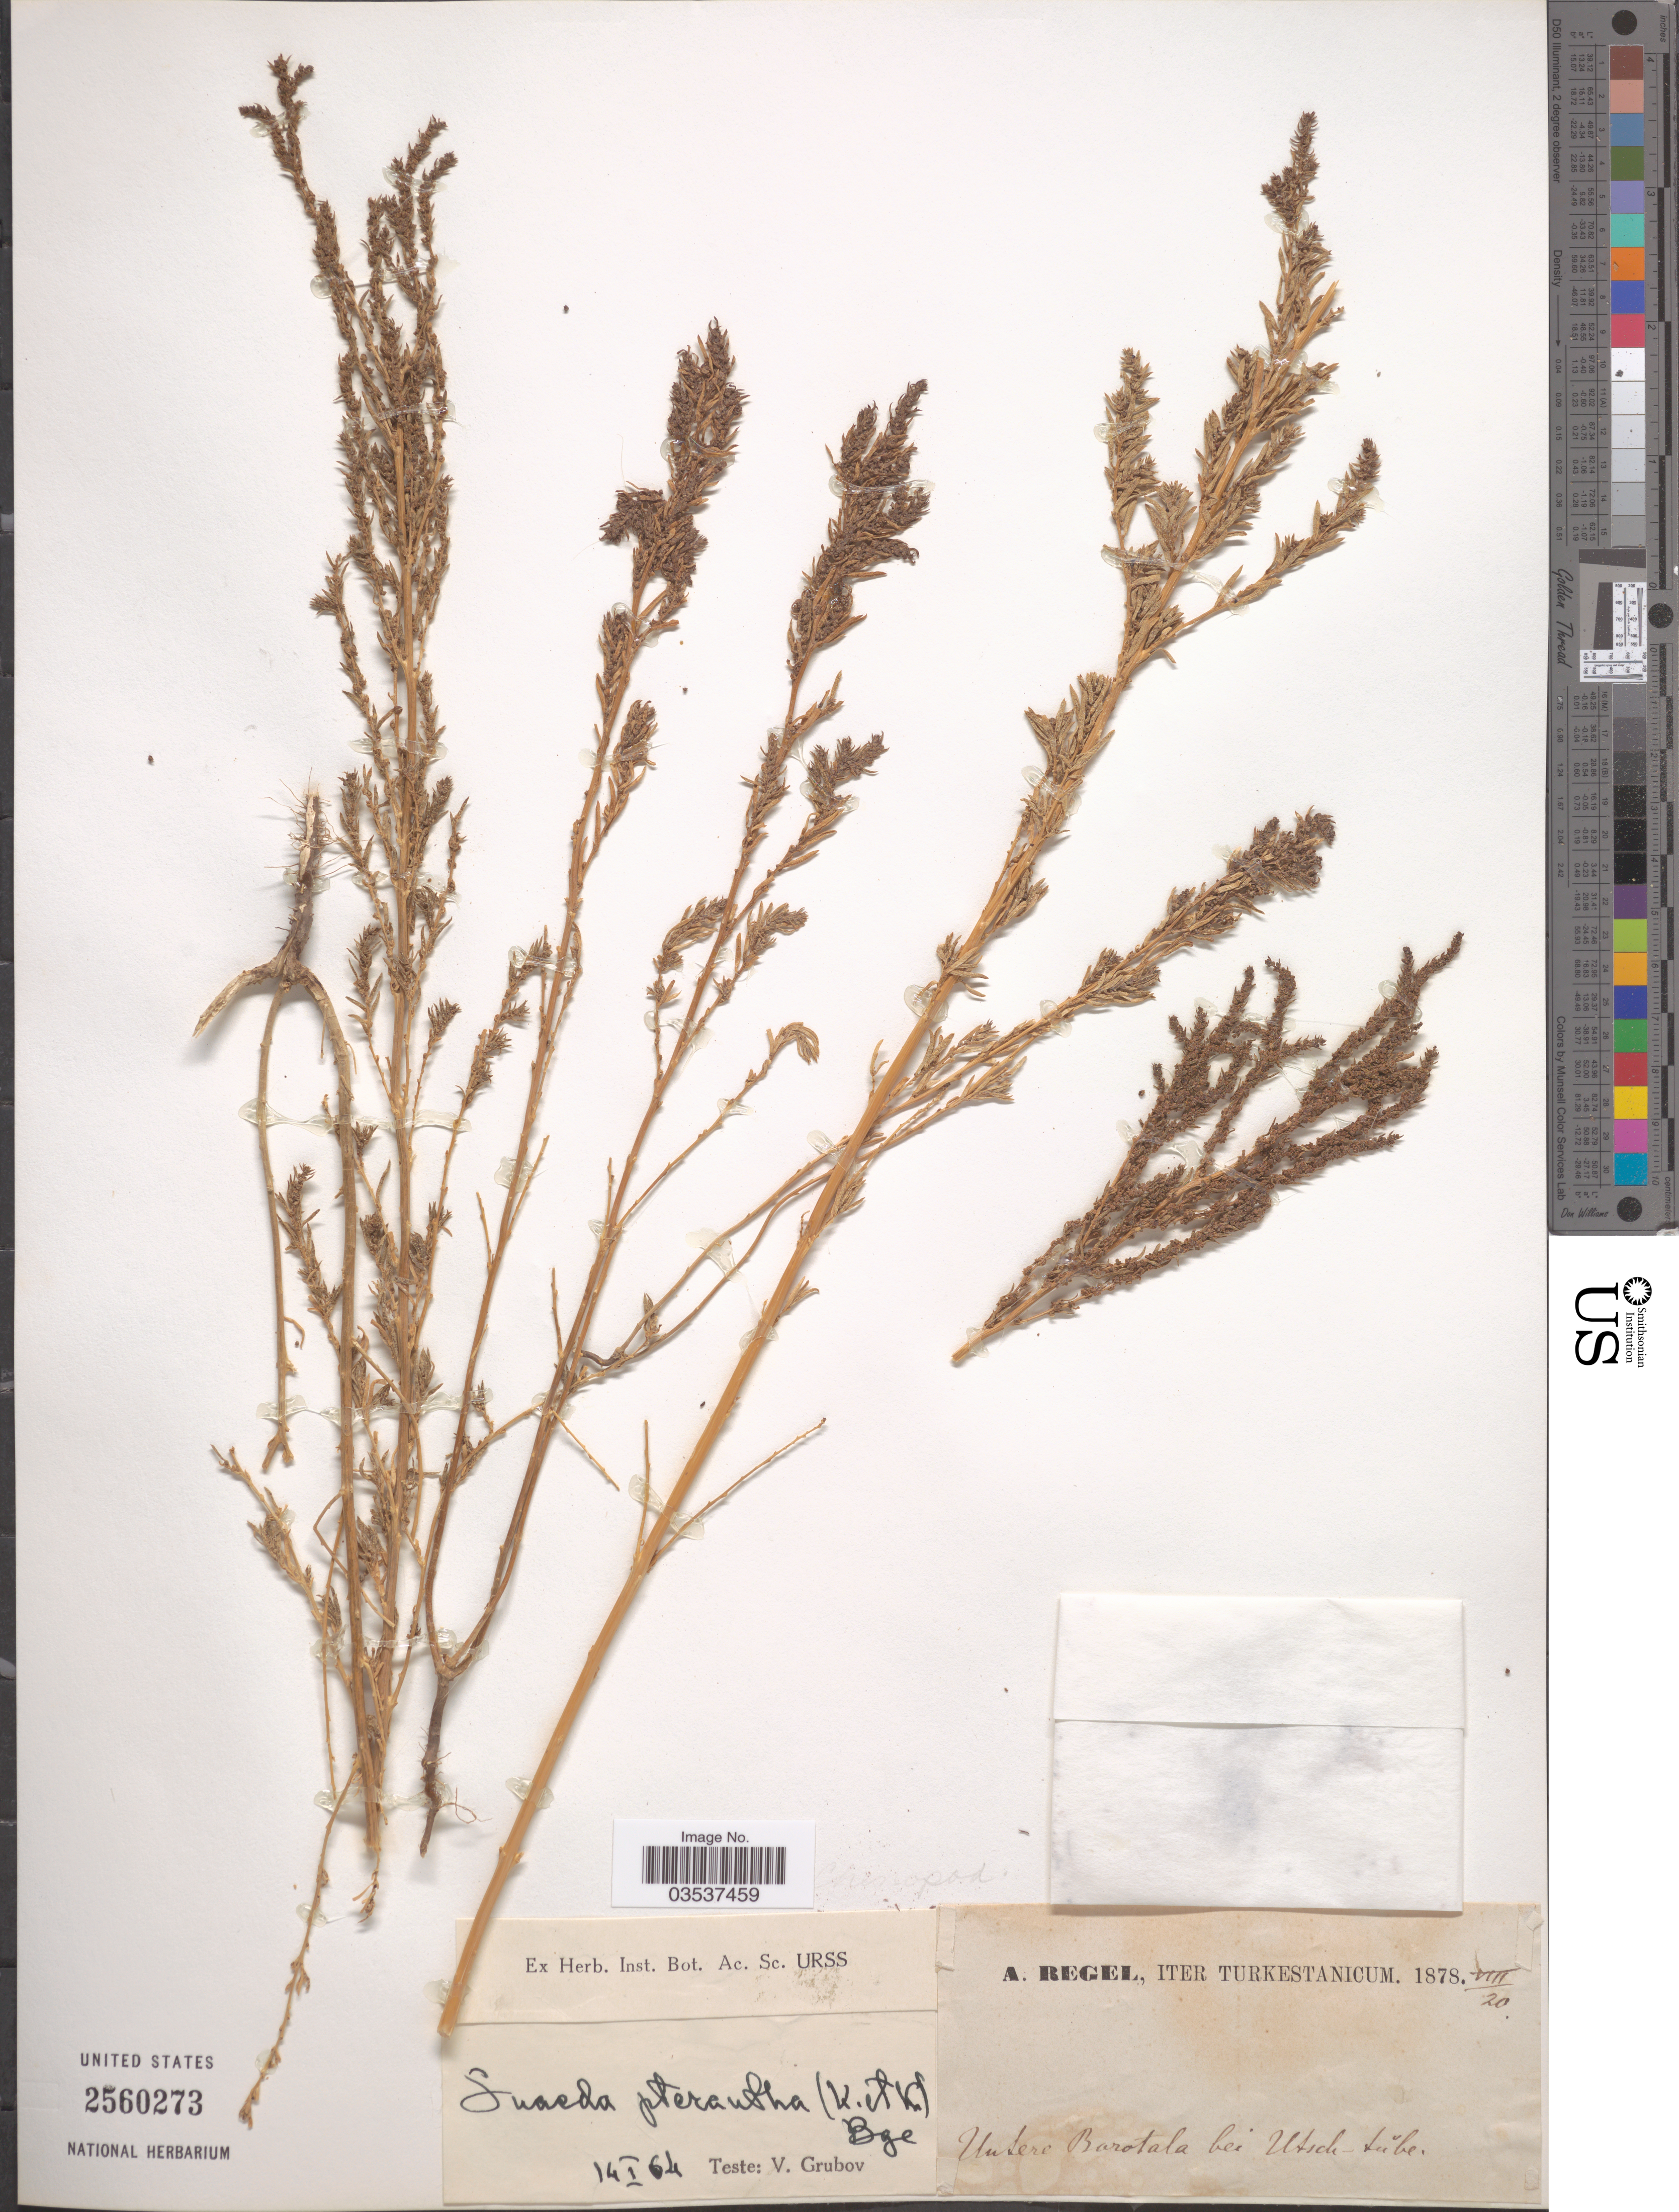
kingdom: Plantae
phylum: Tracheophyta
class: Magnoliopsida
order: Caryophyllales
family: Amaranthaceae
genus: Suaeda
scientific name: Suaeda pterantha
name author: (Kar. & Kir.) Bunge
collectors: A. Regel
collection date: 1878-08-20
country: China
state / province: Xinjiang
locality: Iter Turkestanicum. Untere Borotala bei Utsch-túbe. [interpreted]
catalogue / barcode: US 2560273